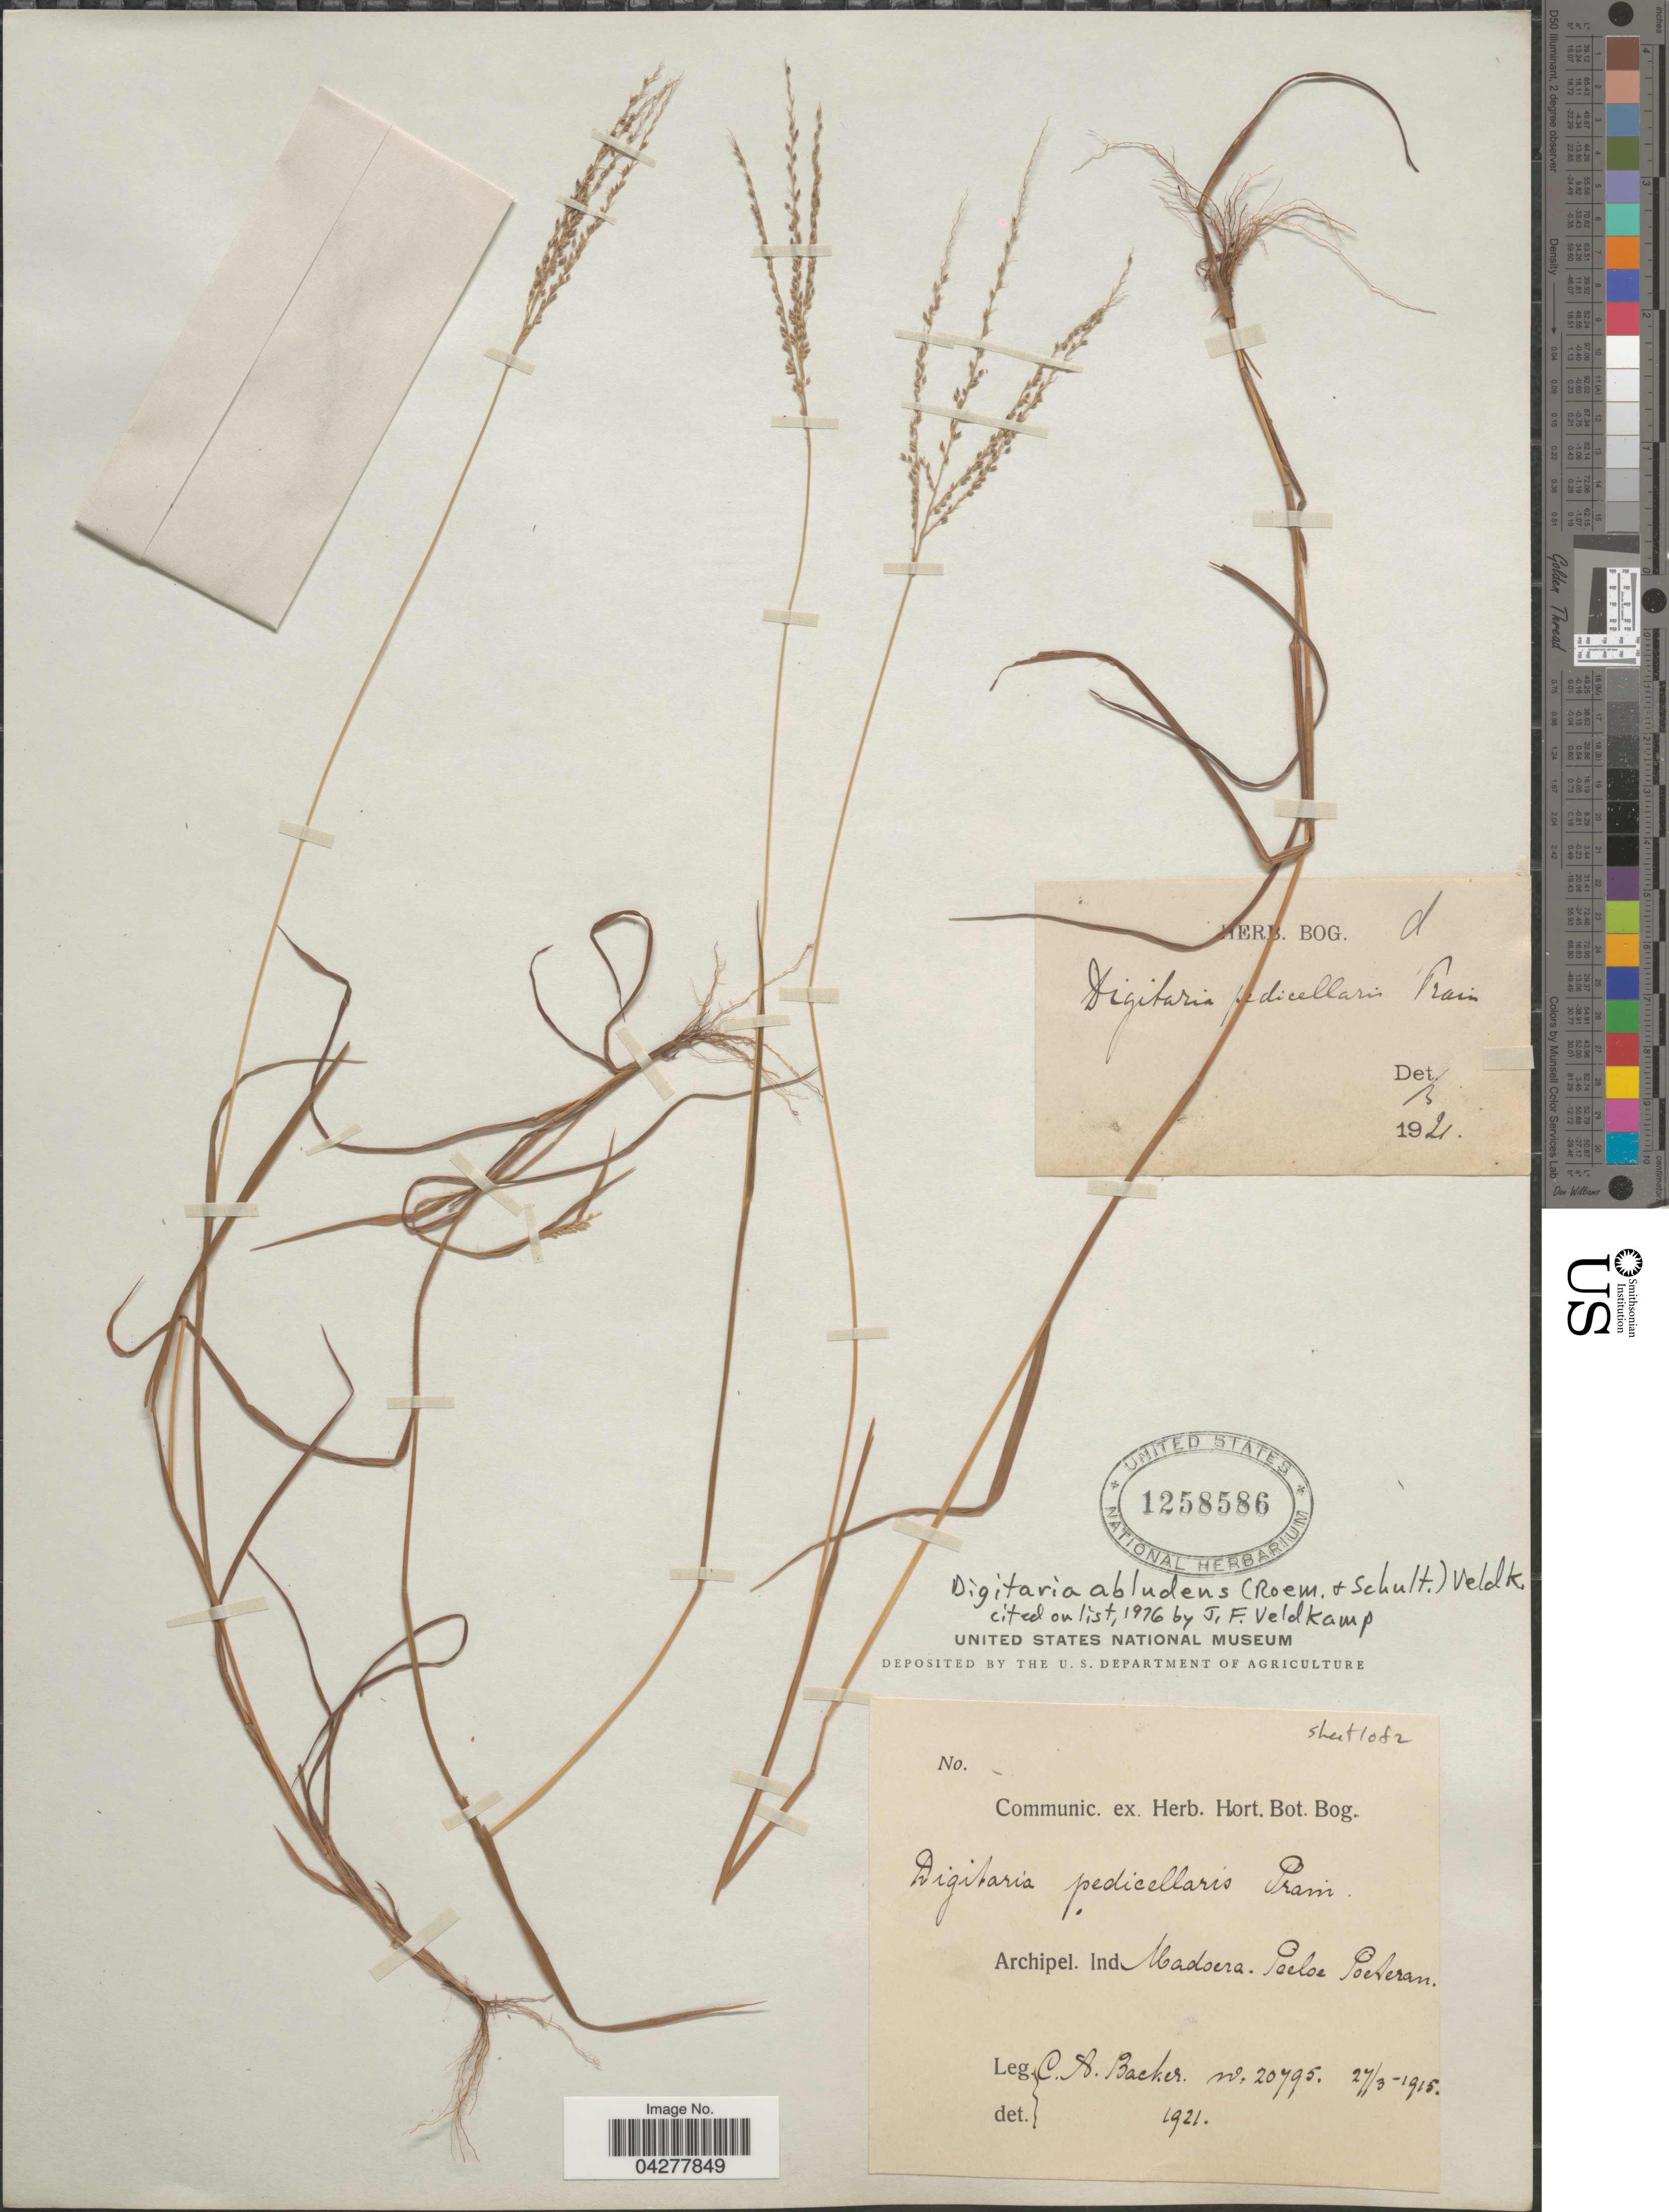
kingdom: Plantae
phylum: Tracheophyta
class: Liliopsida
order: Poales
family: Poaceae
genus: Digitaria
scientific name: Digitaria abludens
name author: (Roem. & Schult.) Veldkamp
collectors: C. A. Backer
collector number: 20795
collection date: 1915-03-27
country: Indonesia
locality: Archipel Ind. Madoera. Poeloe Poeteran.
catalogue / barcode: US 1258586